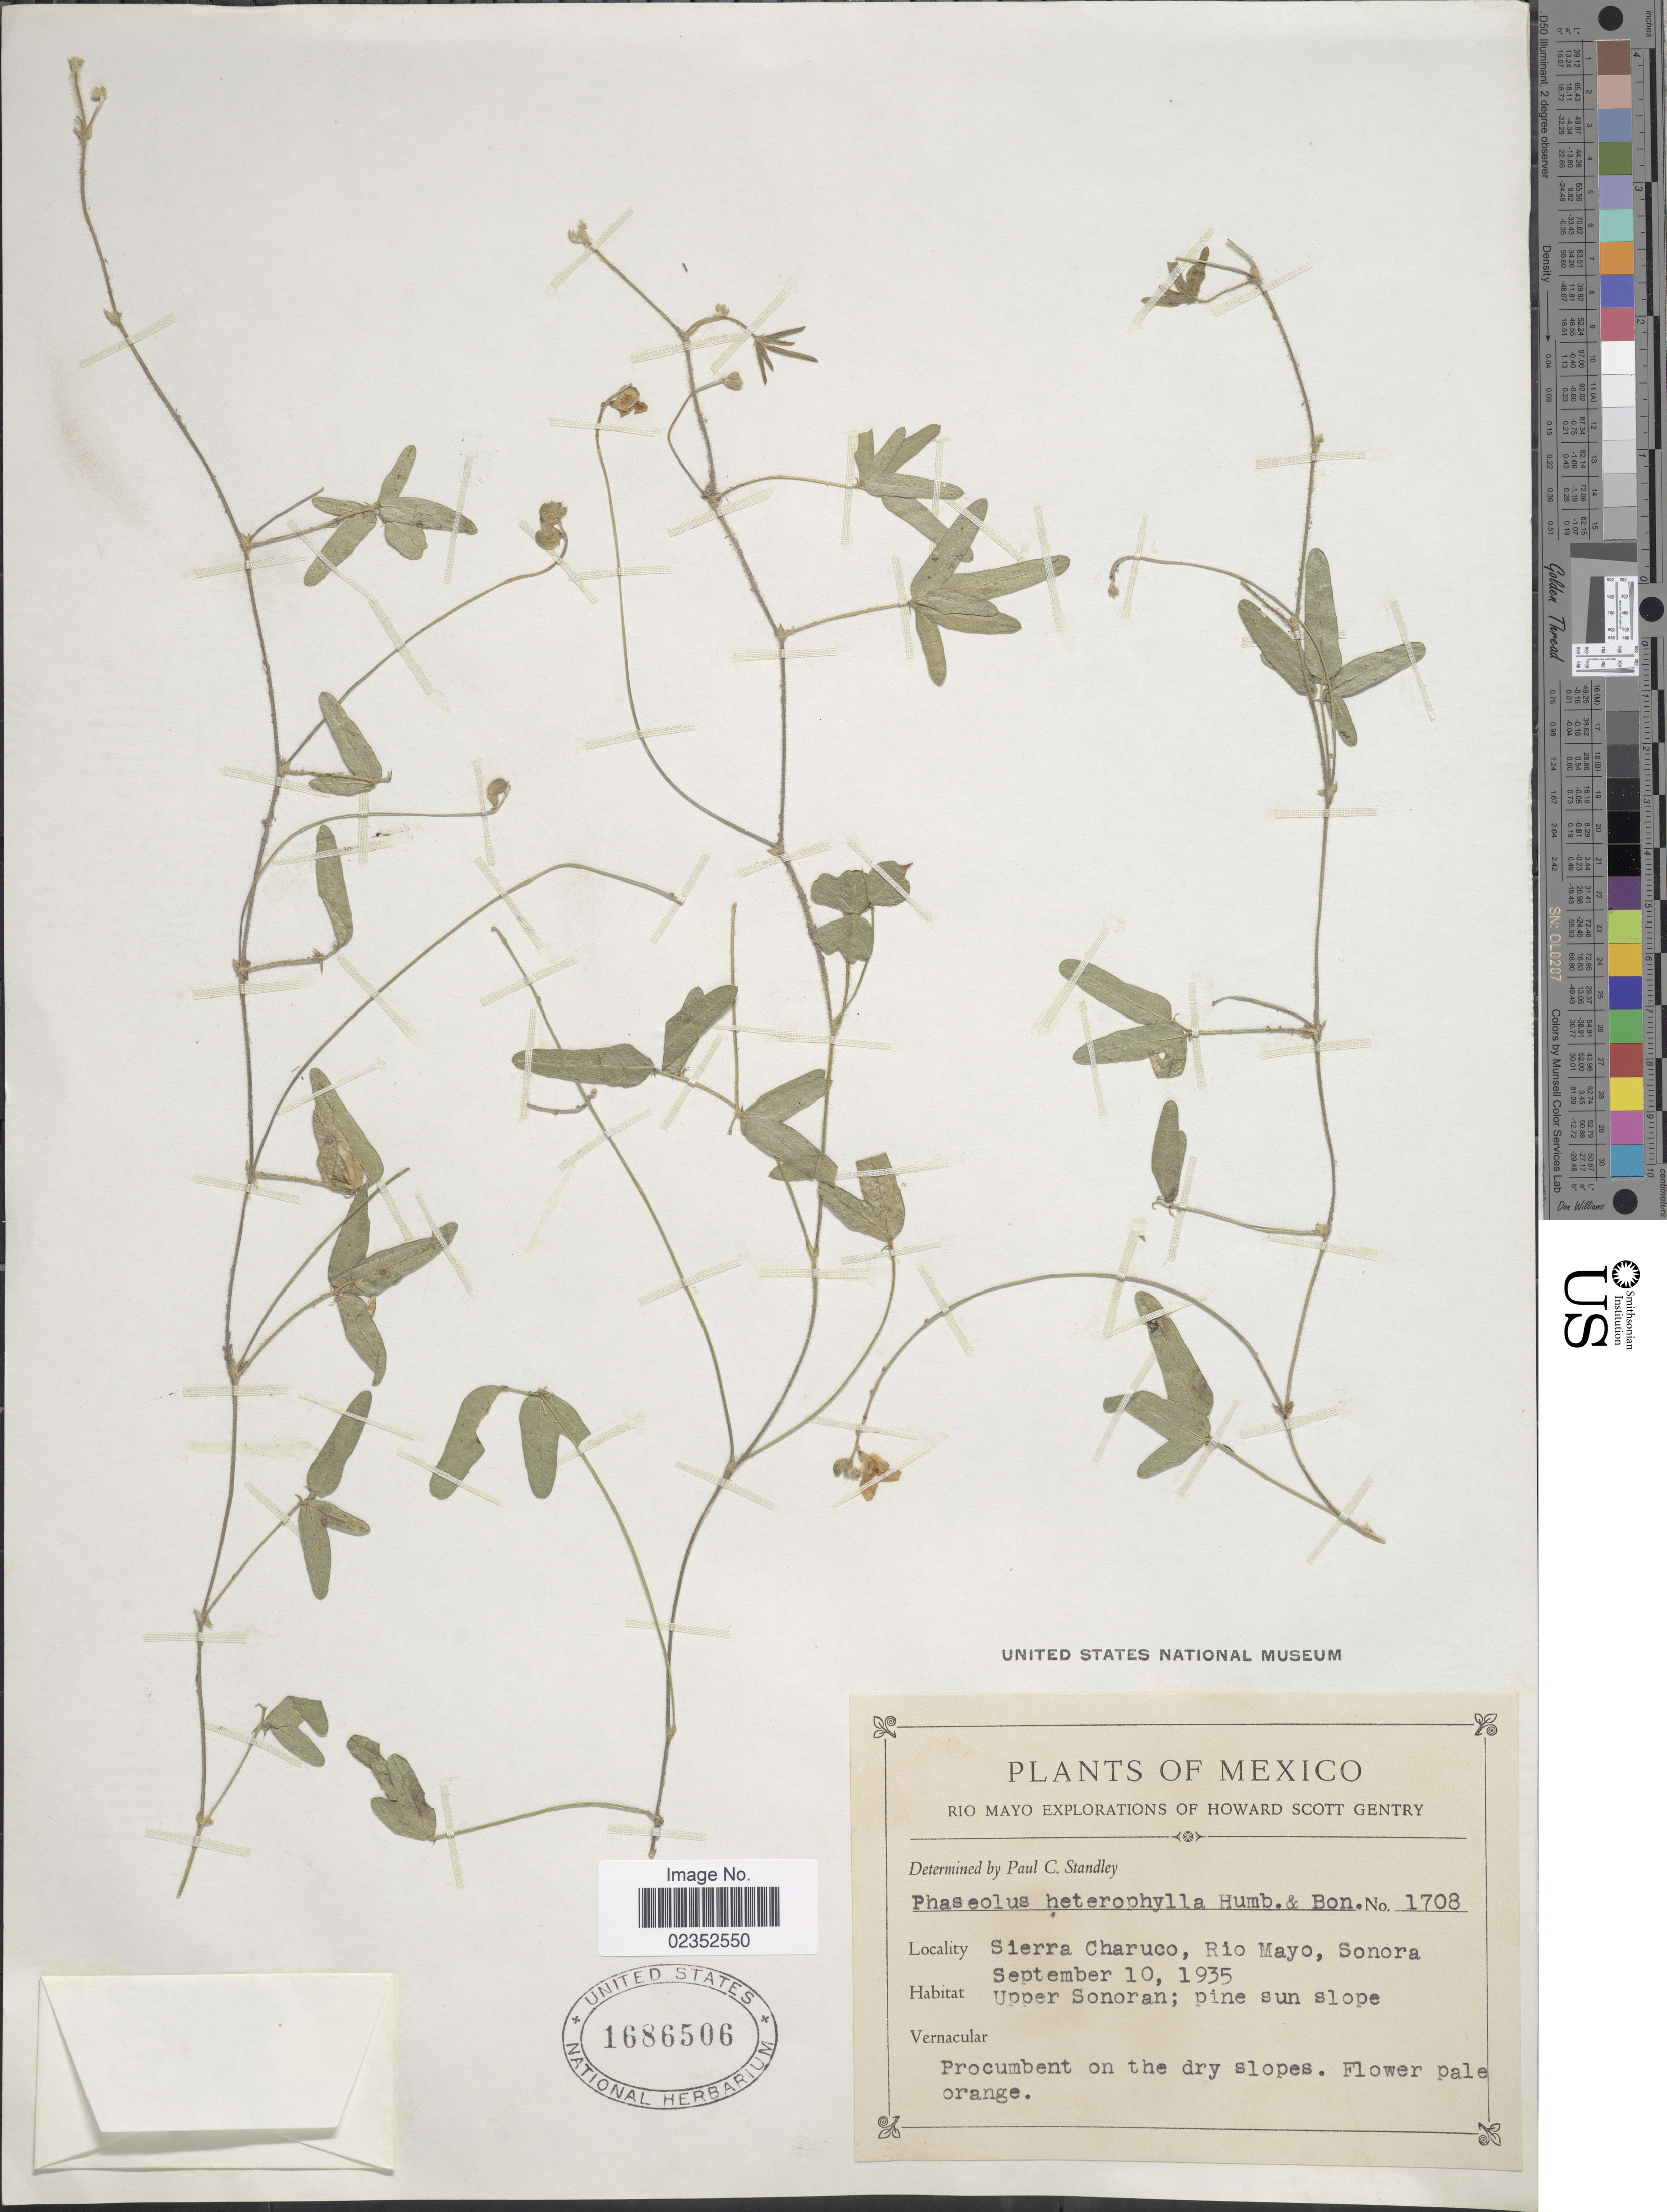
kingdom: Plantae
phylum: Tracheophyta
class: Magnoliopsida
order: Fabales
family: Fabaceae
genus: Macroptilium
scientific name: Macroptilium gibbosifolium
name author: (Ortega) A. Delgado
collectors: H. S. Gentry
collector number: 1708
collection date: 1935-09-10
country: Mexico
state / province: Sonora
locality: Sierra Charuco, Rio Mayo, Upper Sonoran,Rio Mayo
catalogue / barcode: US 1686506